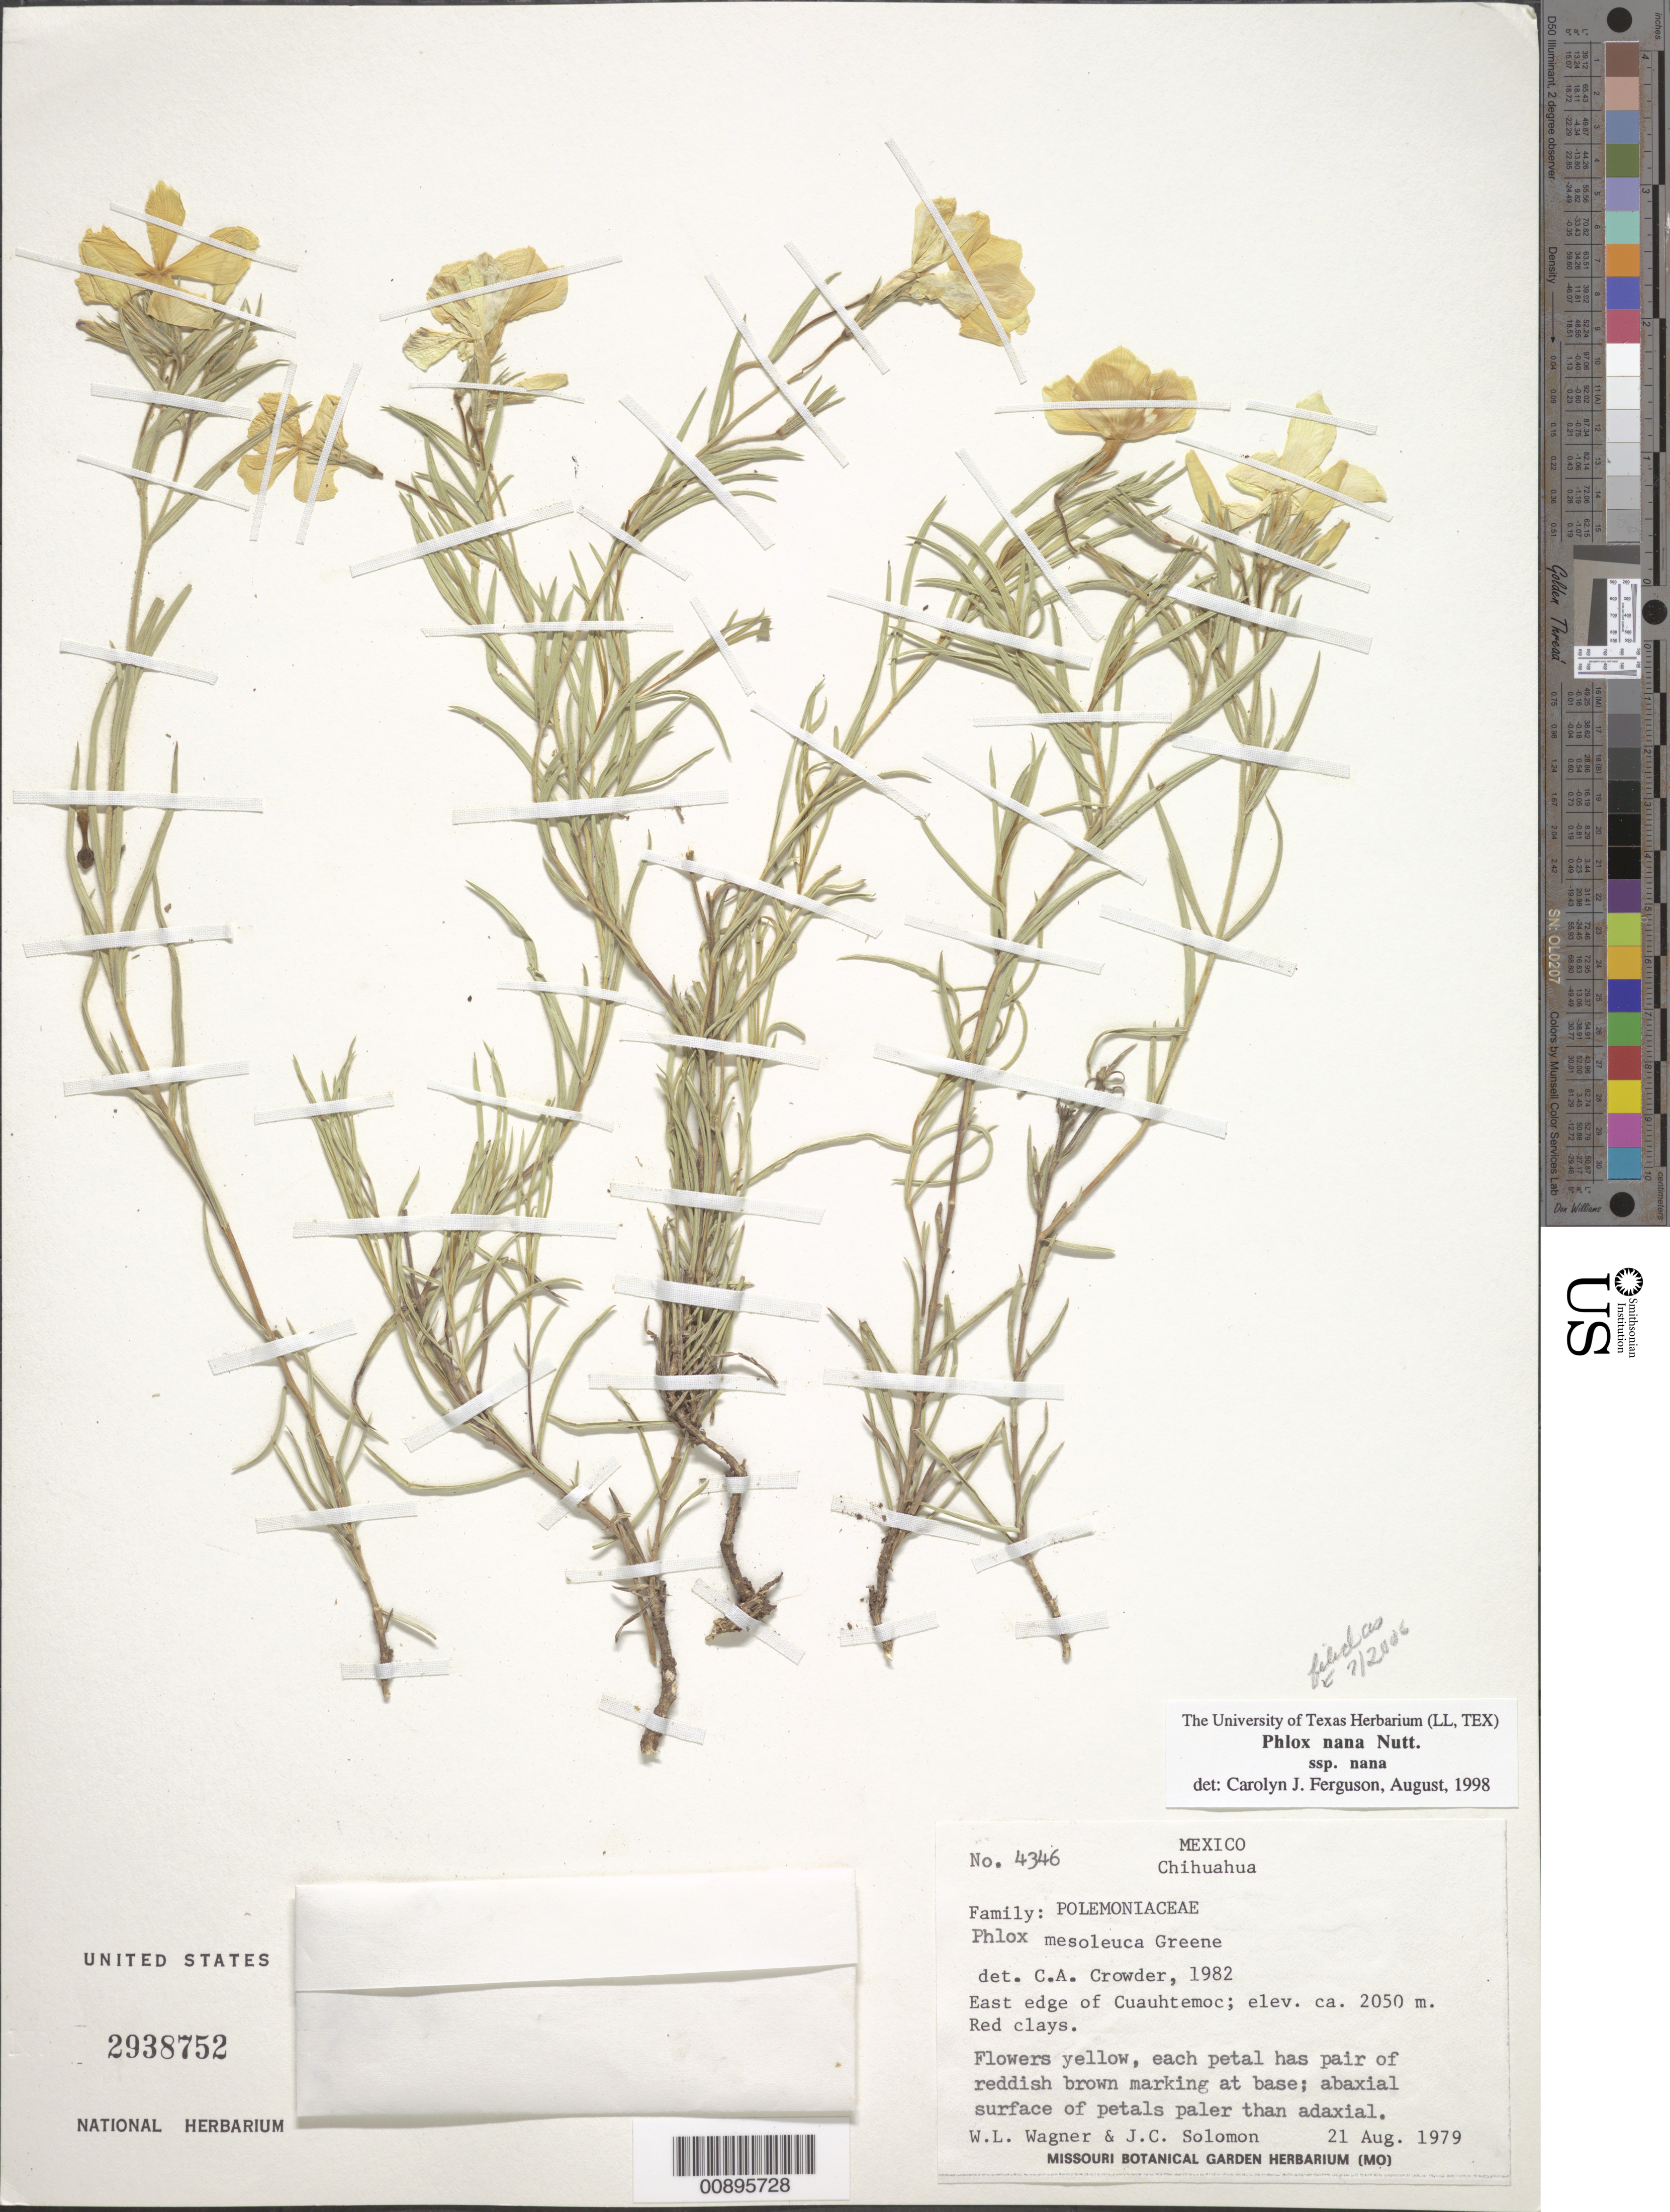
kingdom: Plantae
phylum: Tracheophyta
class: Magnoliopsida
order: Ericales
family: Polemoniaceae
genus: Phlox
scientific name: Phlox nana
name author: Nutt.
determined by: Mayfield, M. H.; Ferguson, C. J.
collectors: W. L. Wagner & J. C. Solomon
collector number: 4346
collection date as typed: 21 Aug 1979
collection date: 1979-08-21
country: Mexico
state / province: Chihuahua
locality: East edge of Cuauhtémoc, Chihuahua.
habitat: Red clays.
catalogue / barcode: US 2938752